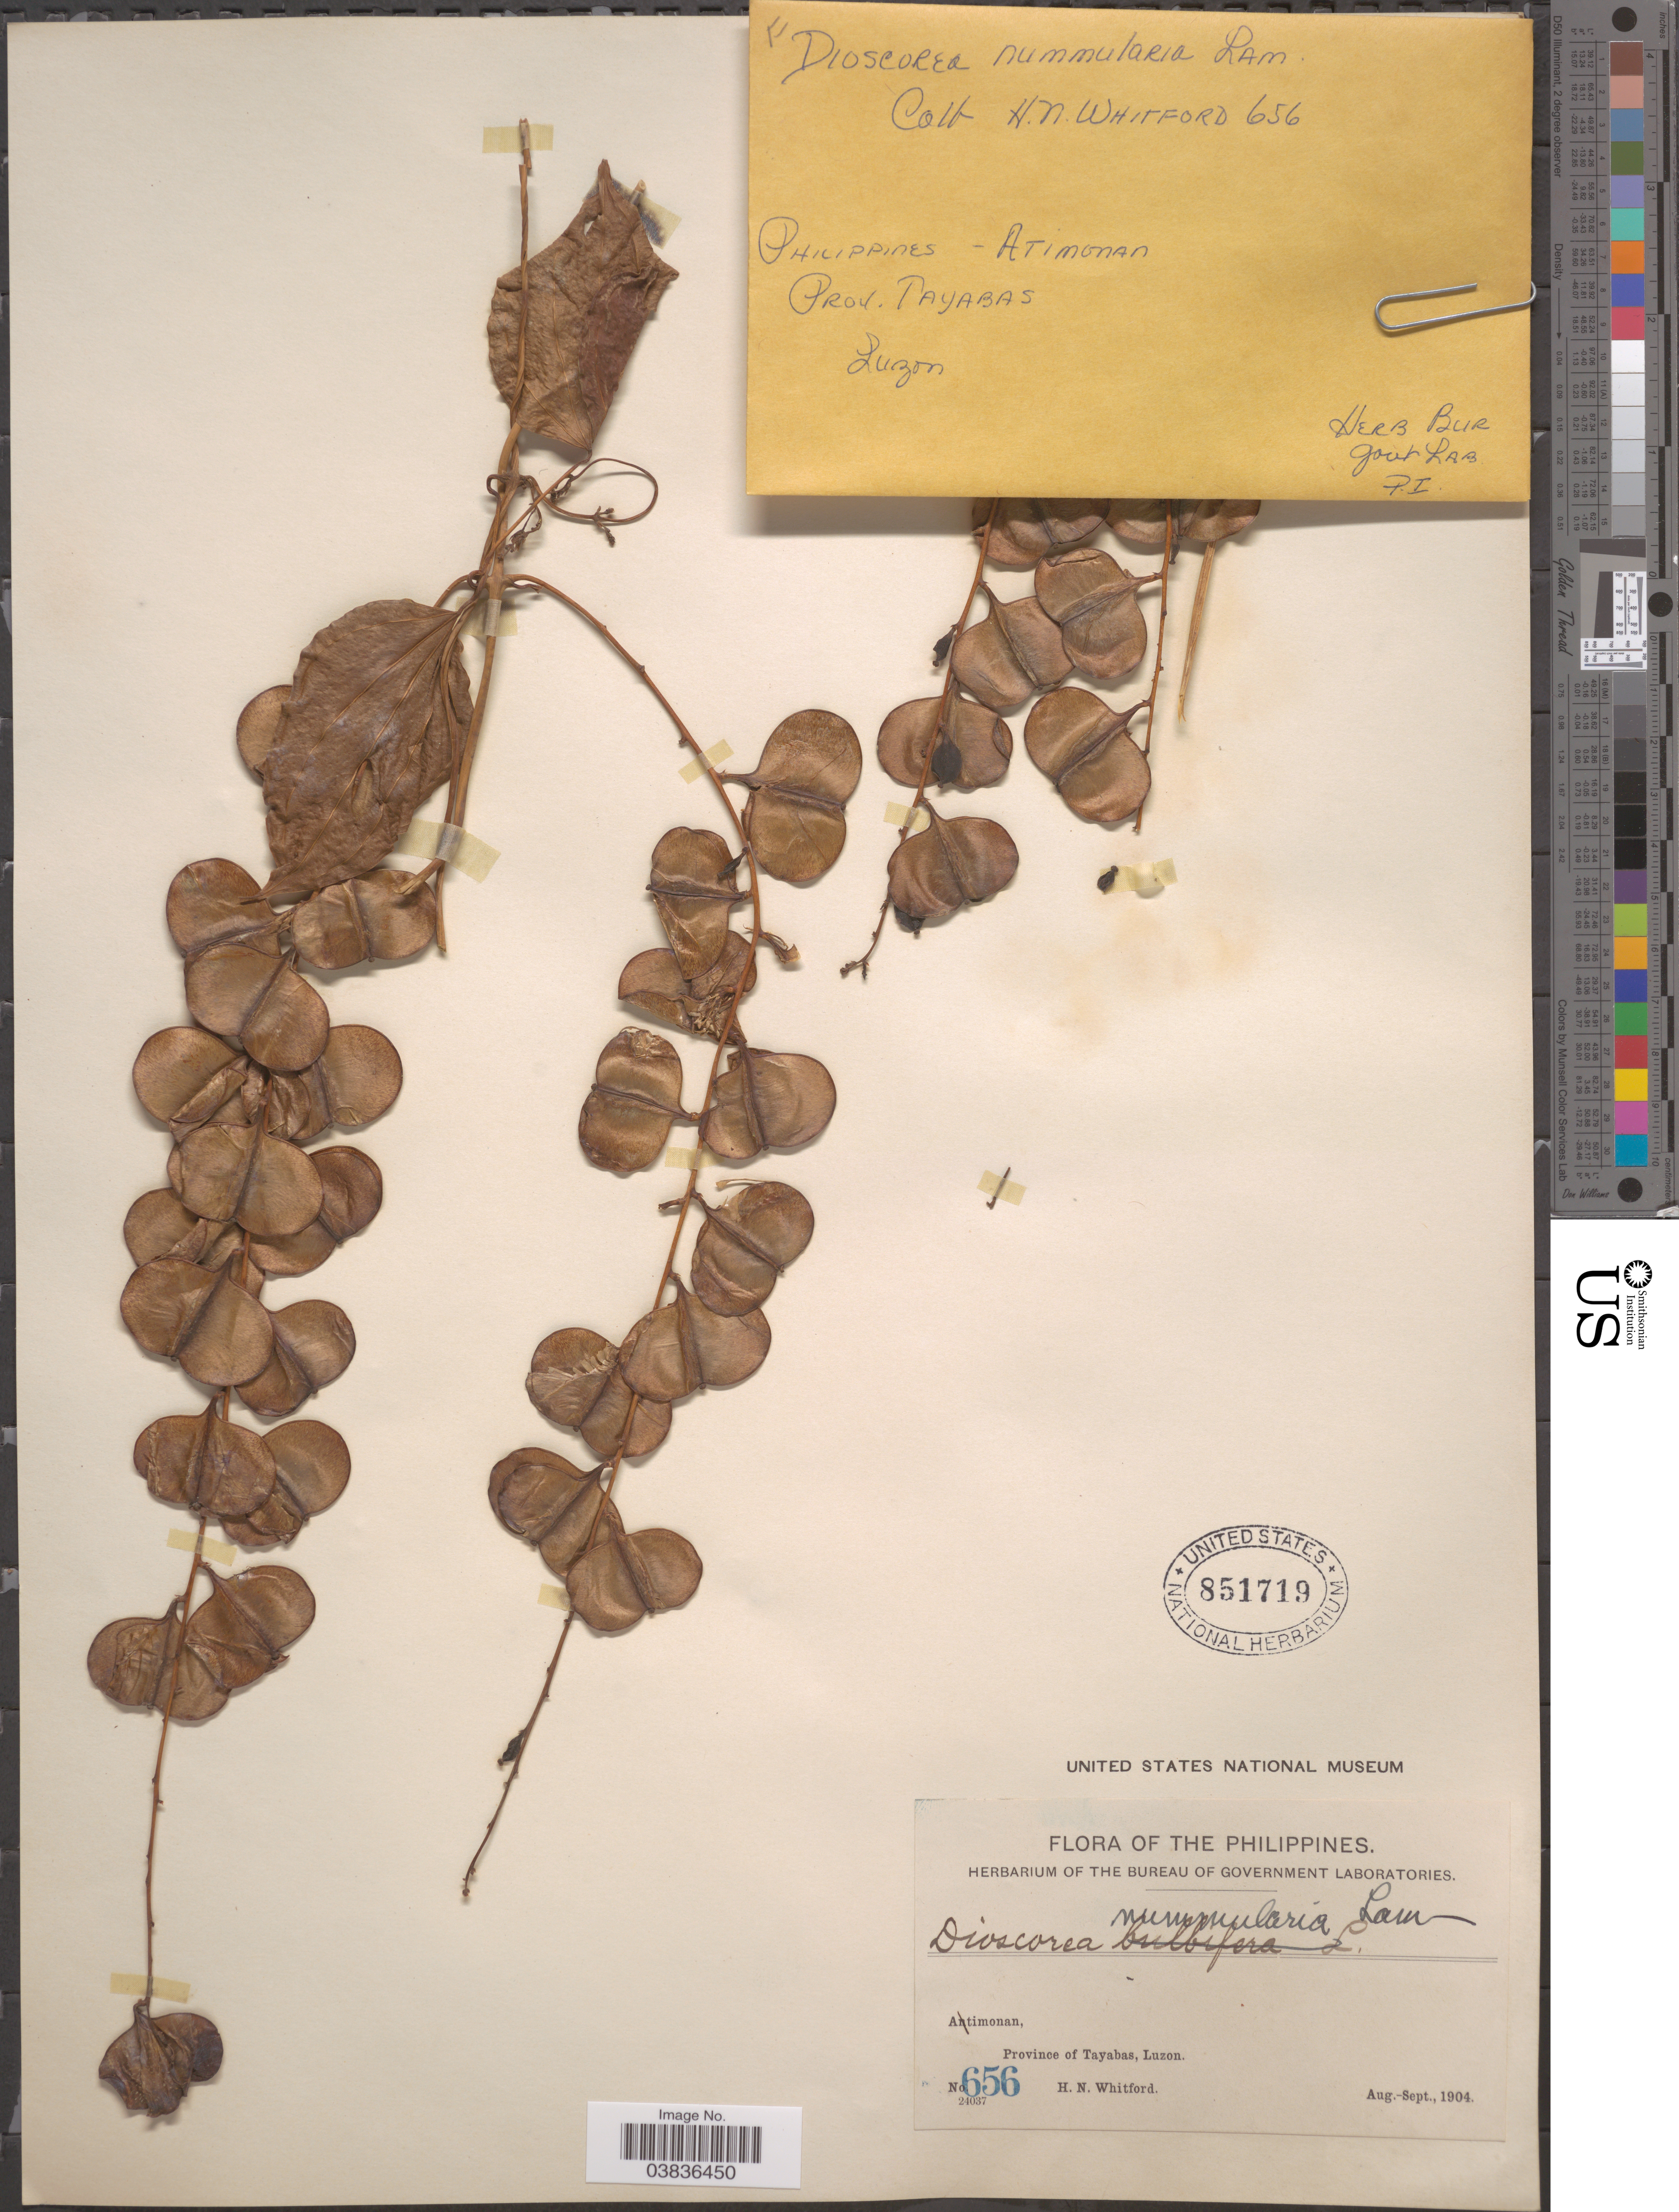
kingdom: Plantae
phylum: Tracheophyta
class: Liliopsida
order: Dioscoreales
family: Dioscoreaceae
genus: Dioscorea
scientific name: Dioscorea nummularia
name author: Lam.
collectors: H. N. Whitford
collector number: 656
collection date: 1904-08/1904-09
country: Philippines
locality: Atimonan, Province of Tayabas, Luzon.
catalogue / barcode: US 851719